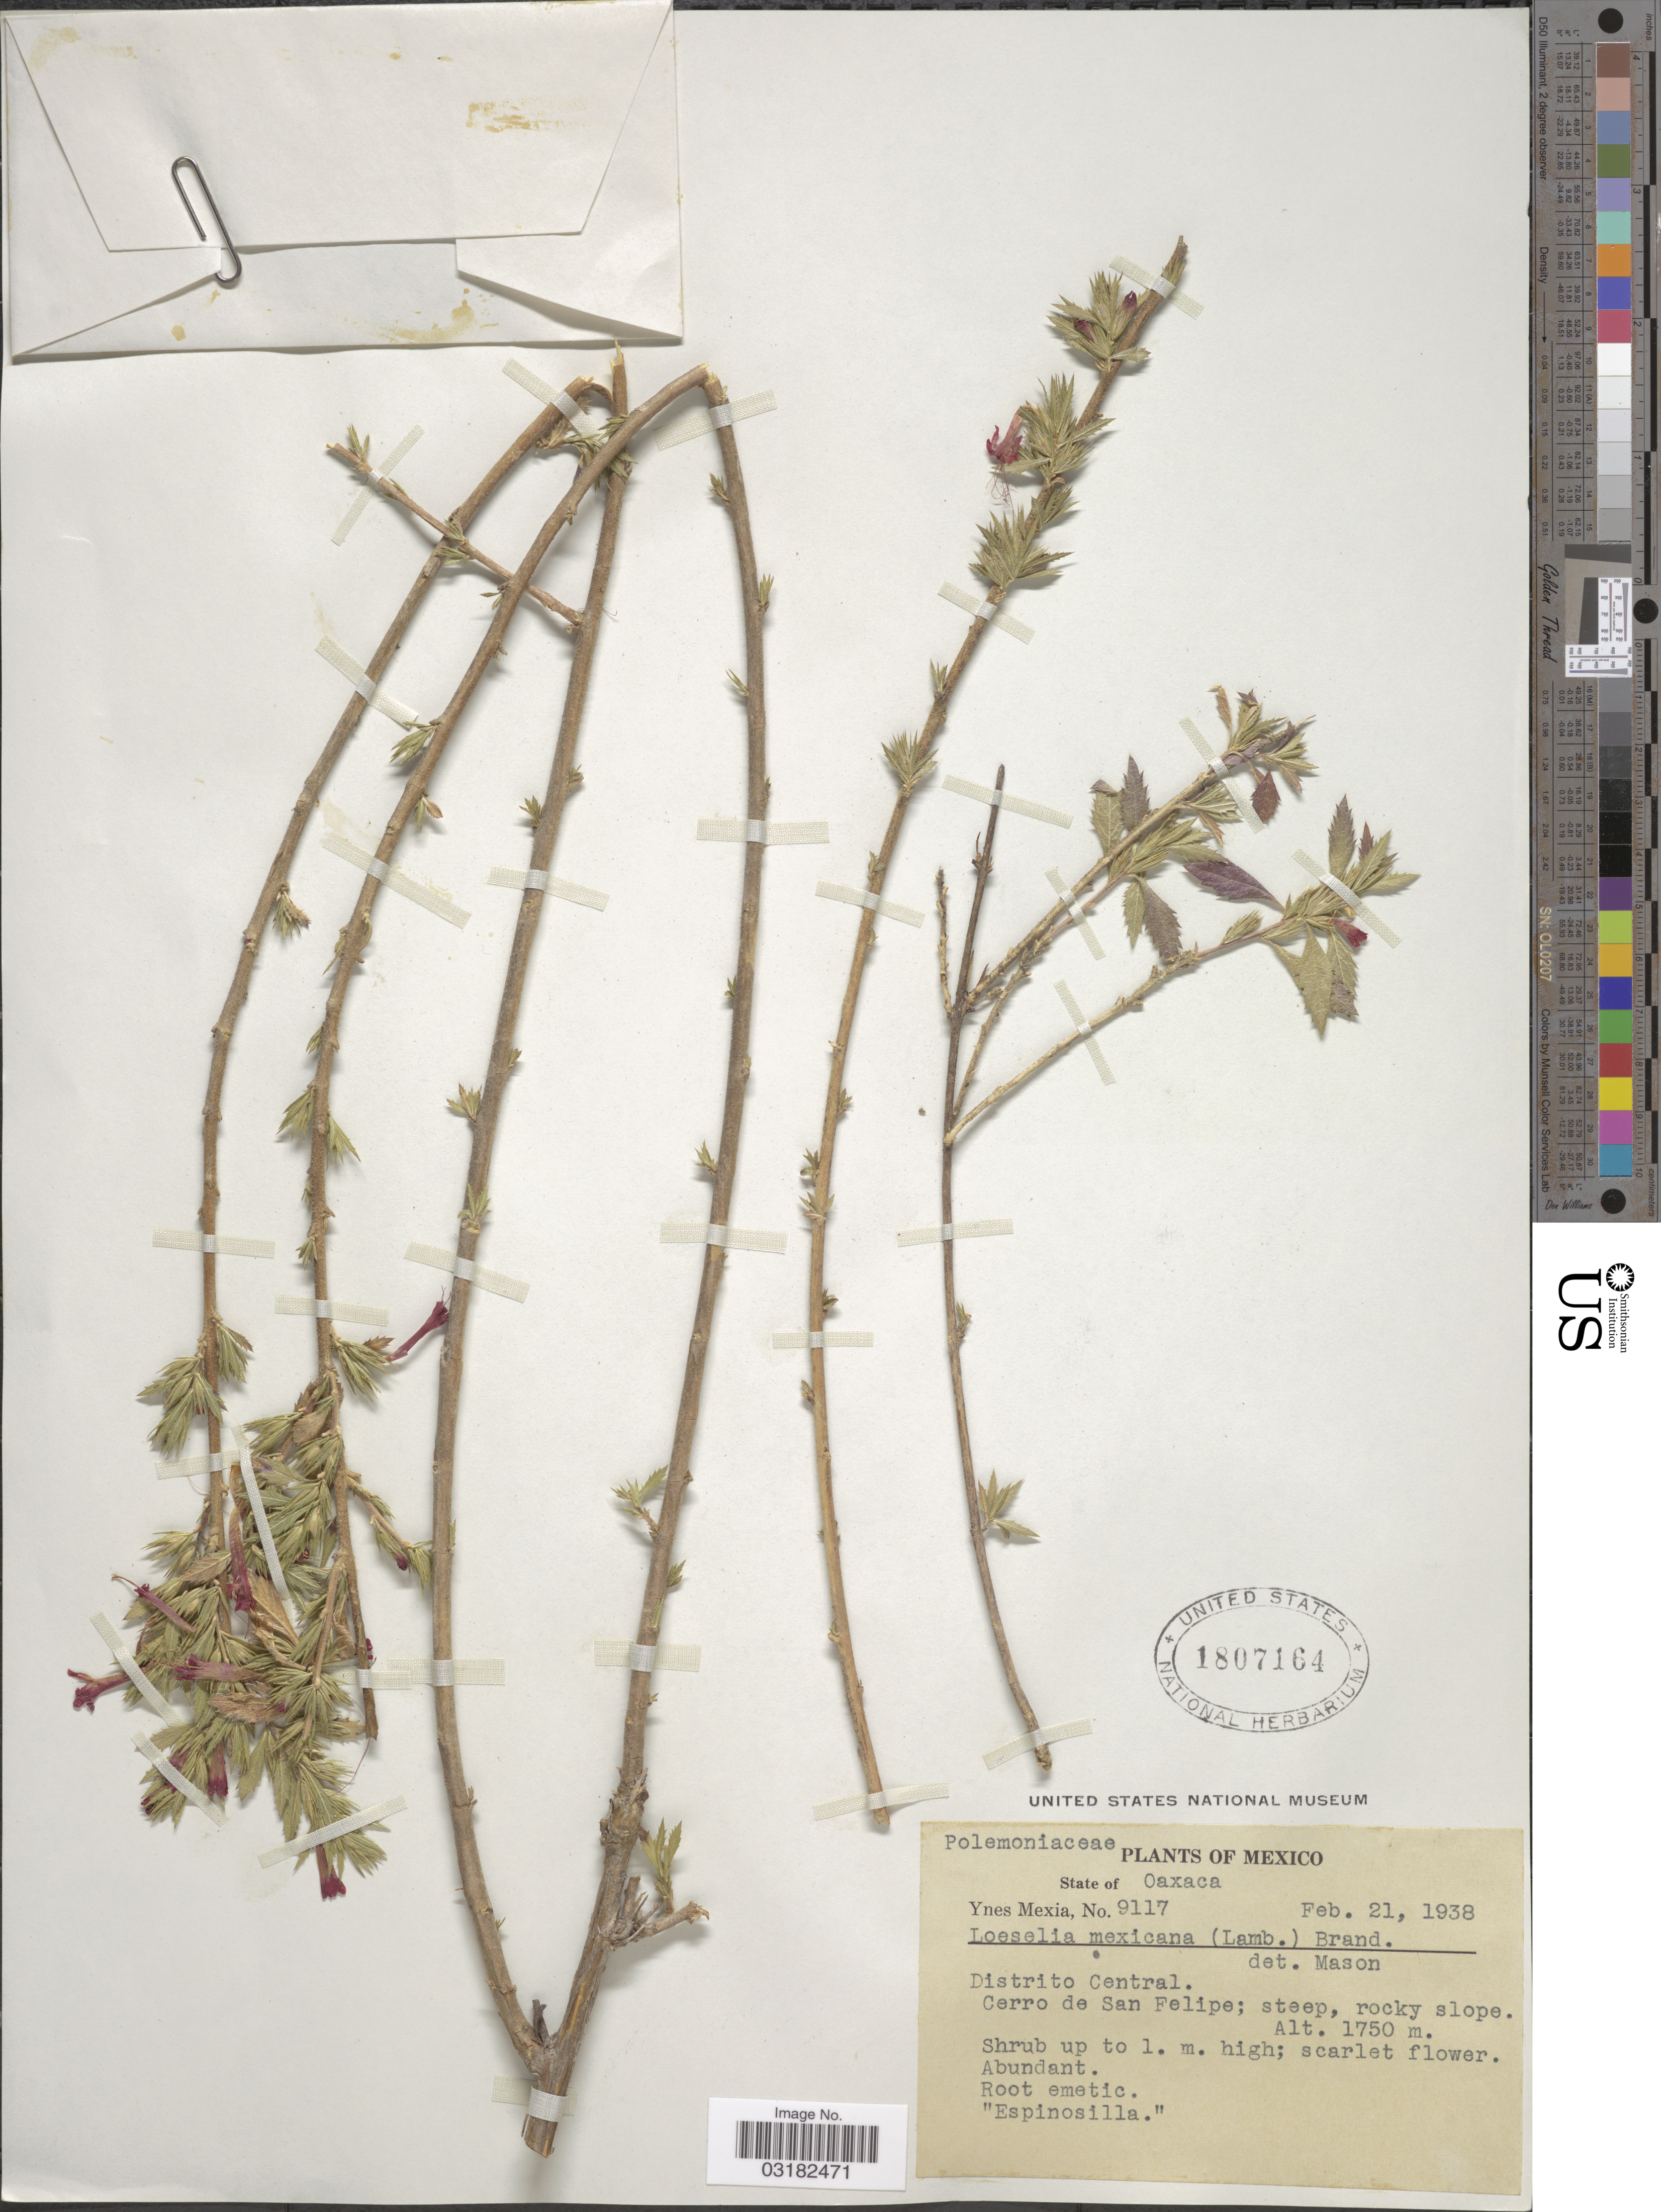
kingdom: Plantae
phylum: Tracheophyta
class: Magnoliopsida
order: Ericales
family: Polemoniaceae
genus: Loeselia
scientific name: Loeselia mexicana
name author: (Lam.) Brand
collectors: Y. Mexia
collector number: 9117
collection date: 1938-02-21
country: Mexico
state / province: Oaxaca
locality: Distrito Central. Cerro de San Felipe; steep, rocky slope.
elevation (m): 1750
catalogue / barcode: US 1807164